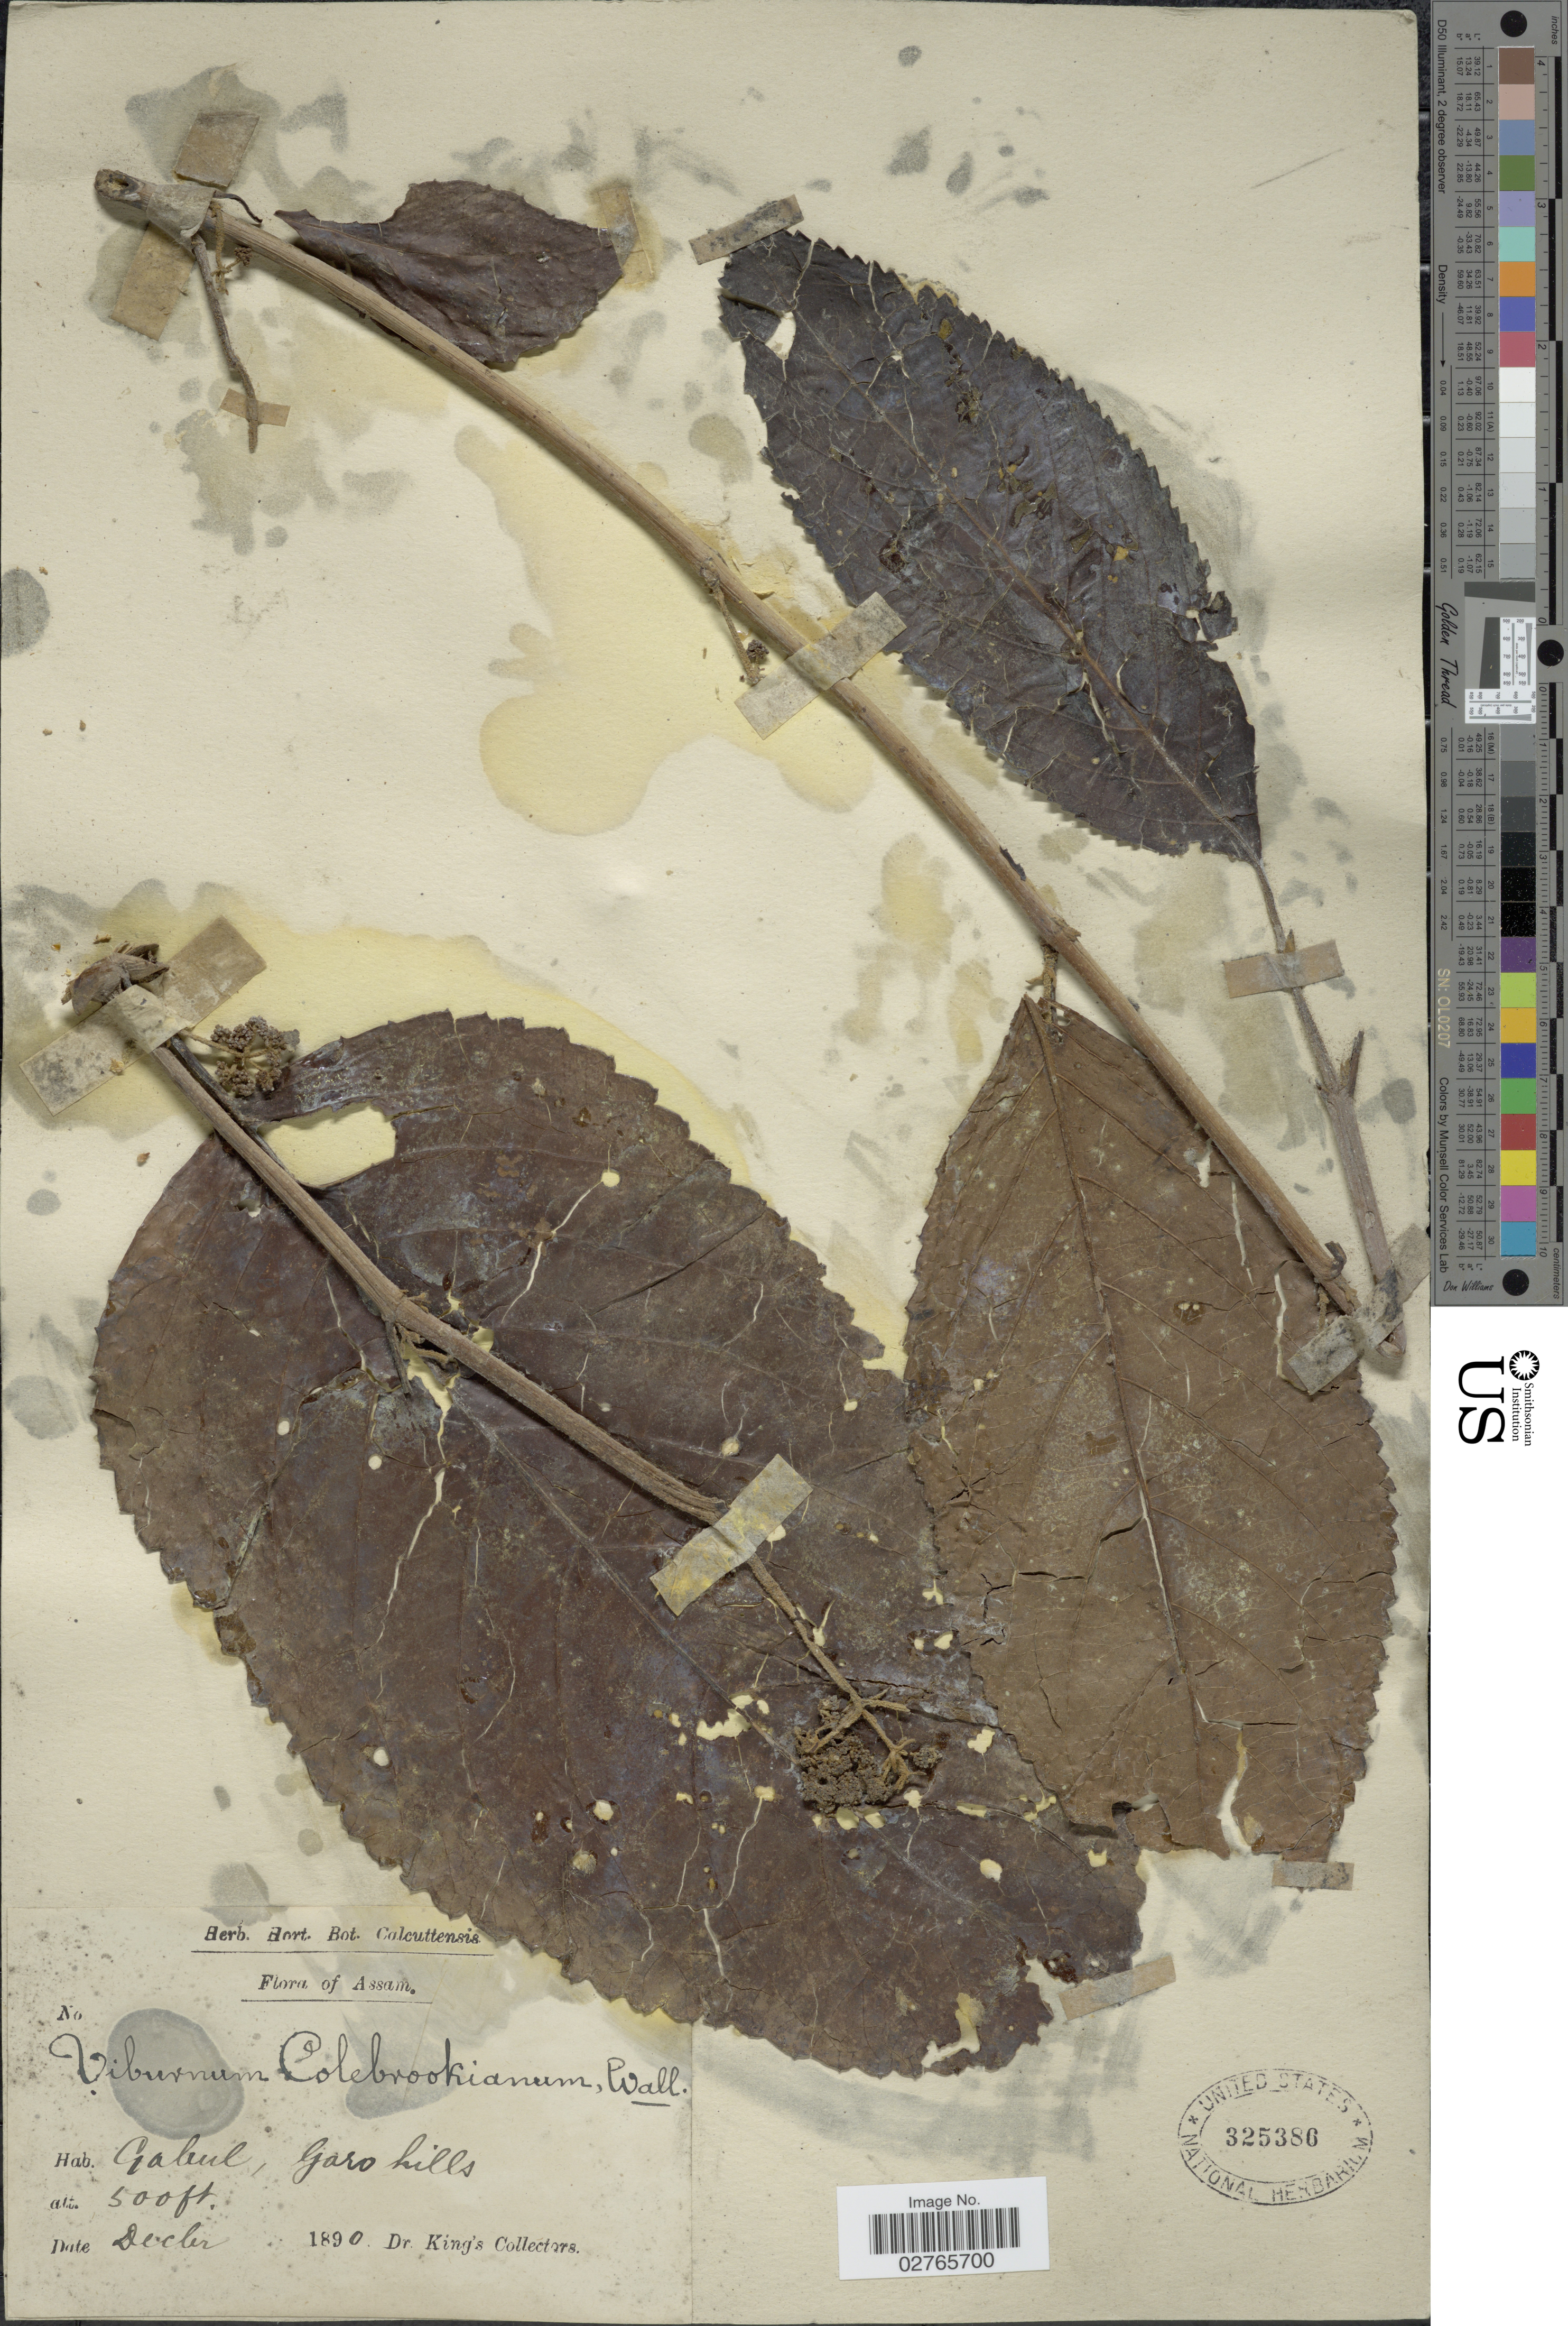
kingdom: Plantae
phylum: Tracheophyta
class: Magnoliopsida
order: Dipsacales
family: Viburnaceae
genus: Viburnum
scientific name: Viburnum colebrookeanum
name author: Wall. ex DC.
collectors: Dr. King's collector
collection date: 1890-12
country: India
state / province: Meghalaya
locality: Assam, Gabul, Garo Hills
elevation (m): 152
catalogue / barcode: US 325386